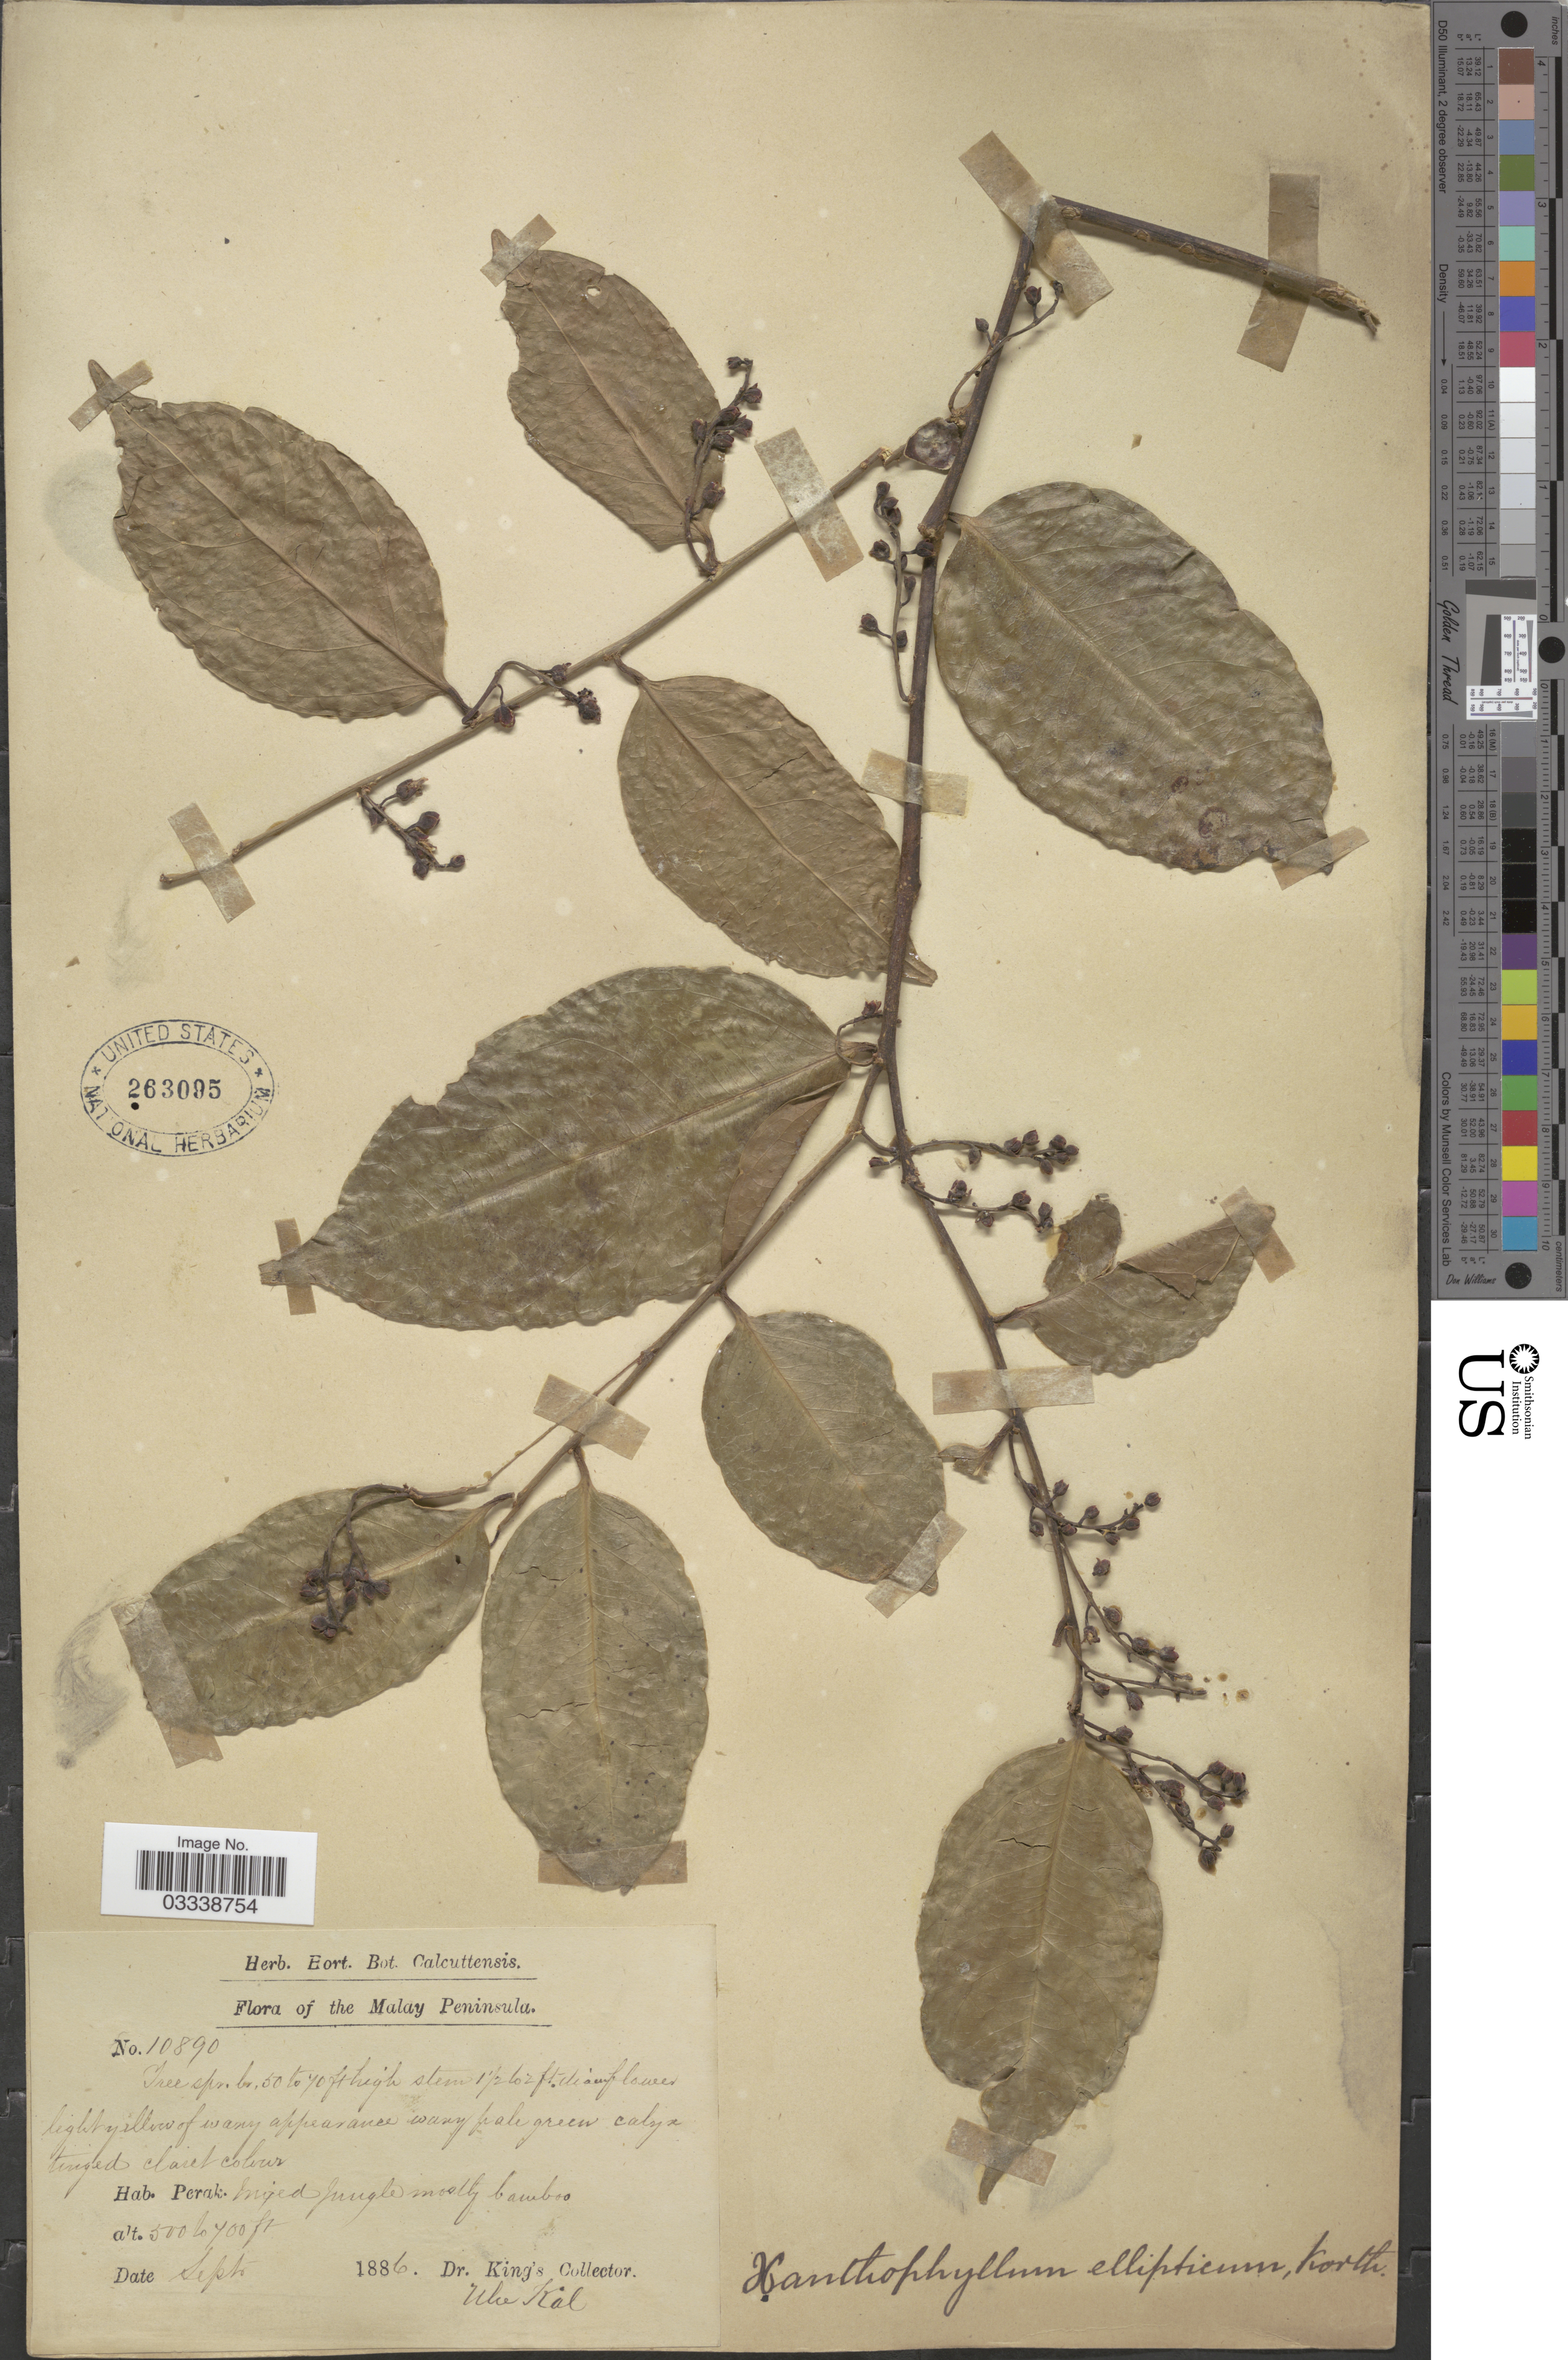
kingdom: Plantae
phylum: Tracheophyta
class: Magnoliopsida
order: Fabales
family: Polygalaceae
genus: Xanthophyllum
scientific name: Xanthophyllum ellipticum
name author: Korth. ex Miq.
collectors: Dr. King's collector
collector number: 10890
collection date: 1886-09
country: Malaysia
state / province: Perak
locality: Malay Peninsula.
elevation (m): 152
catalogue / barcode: US 263095